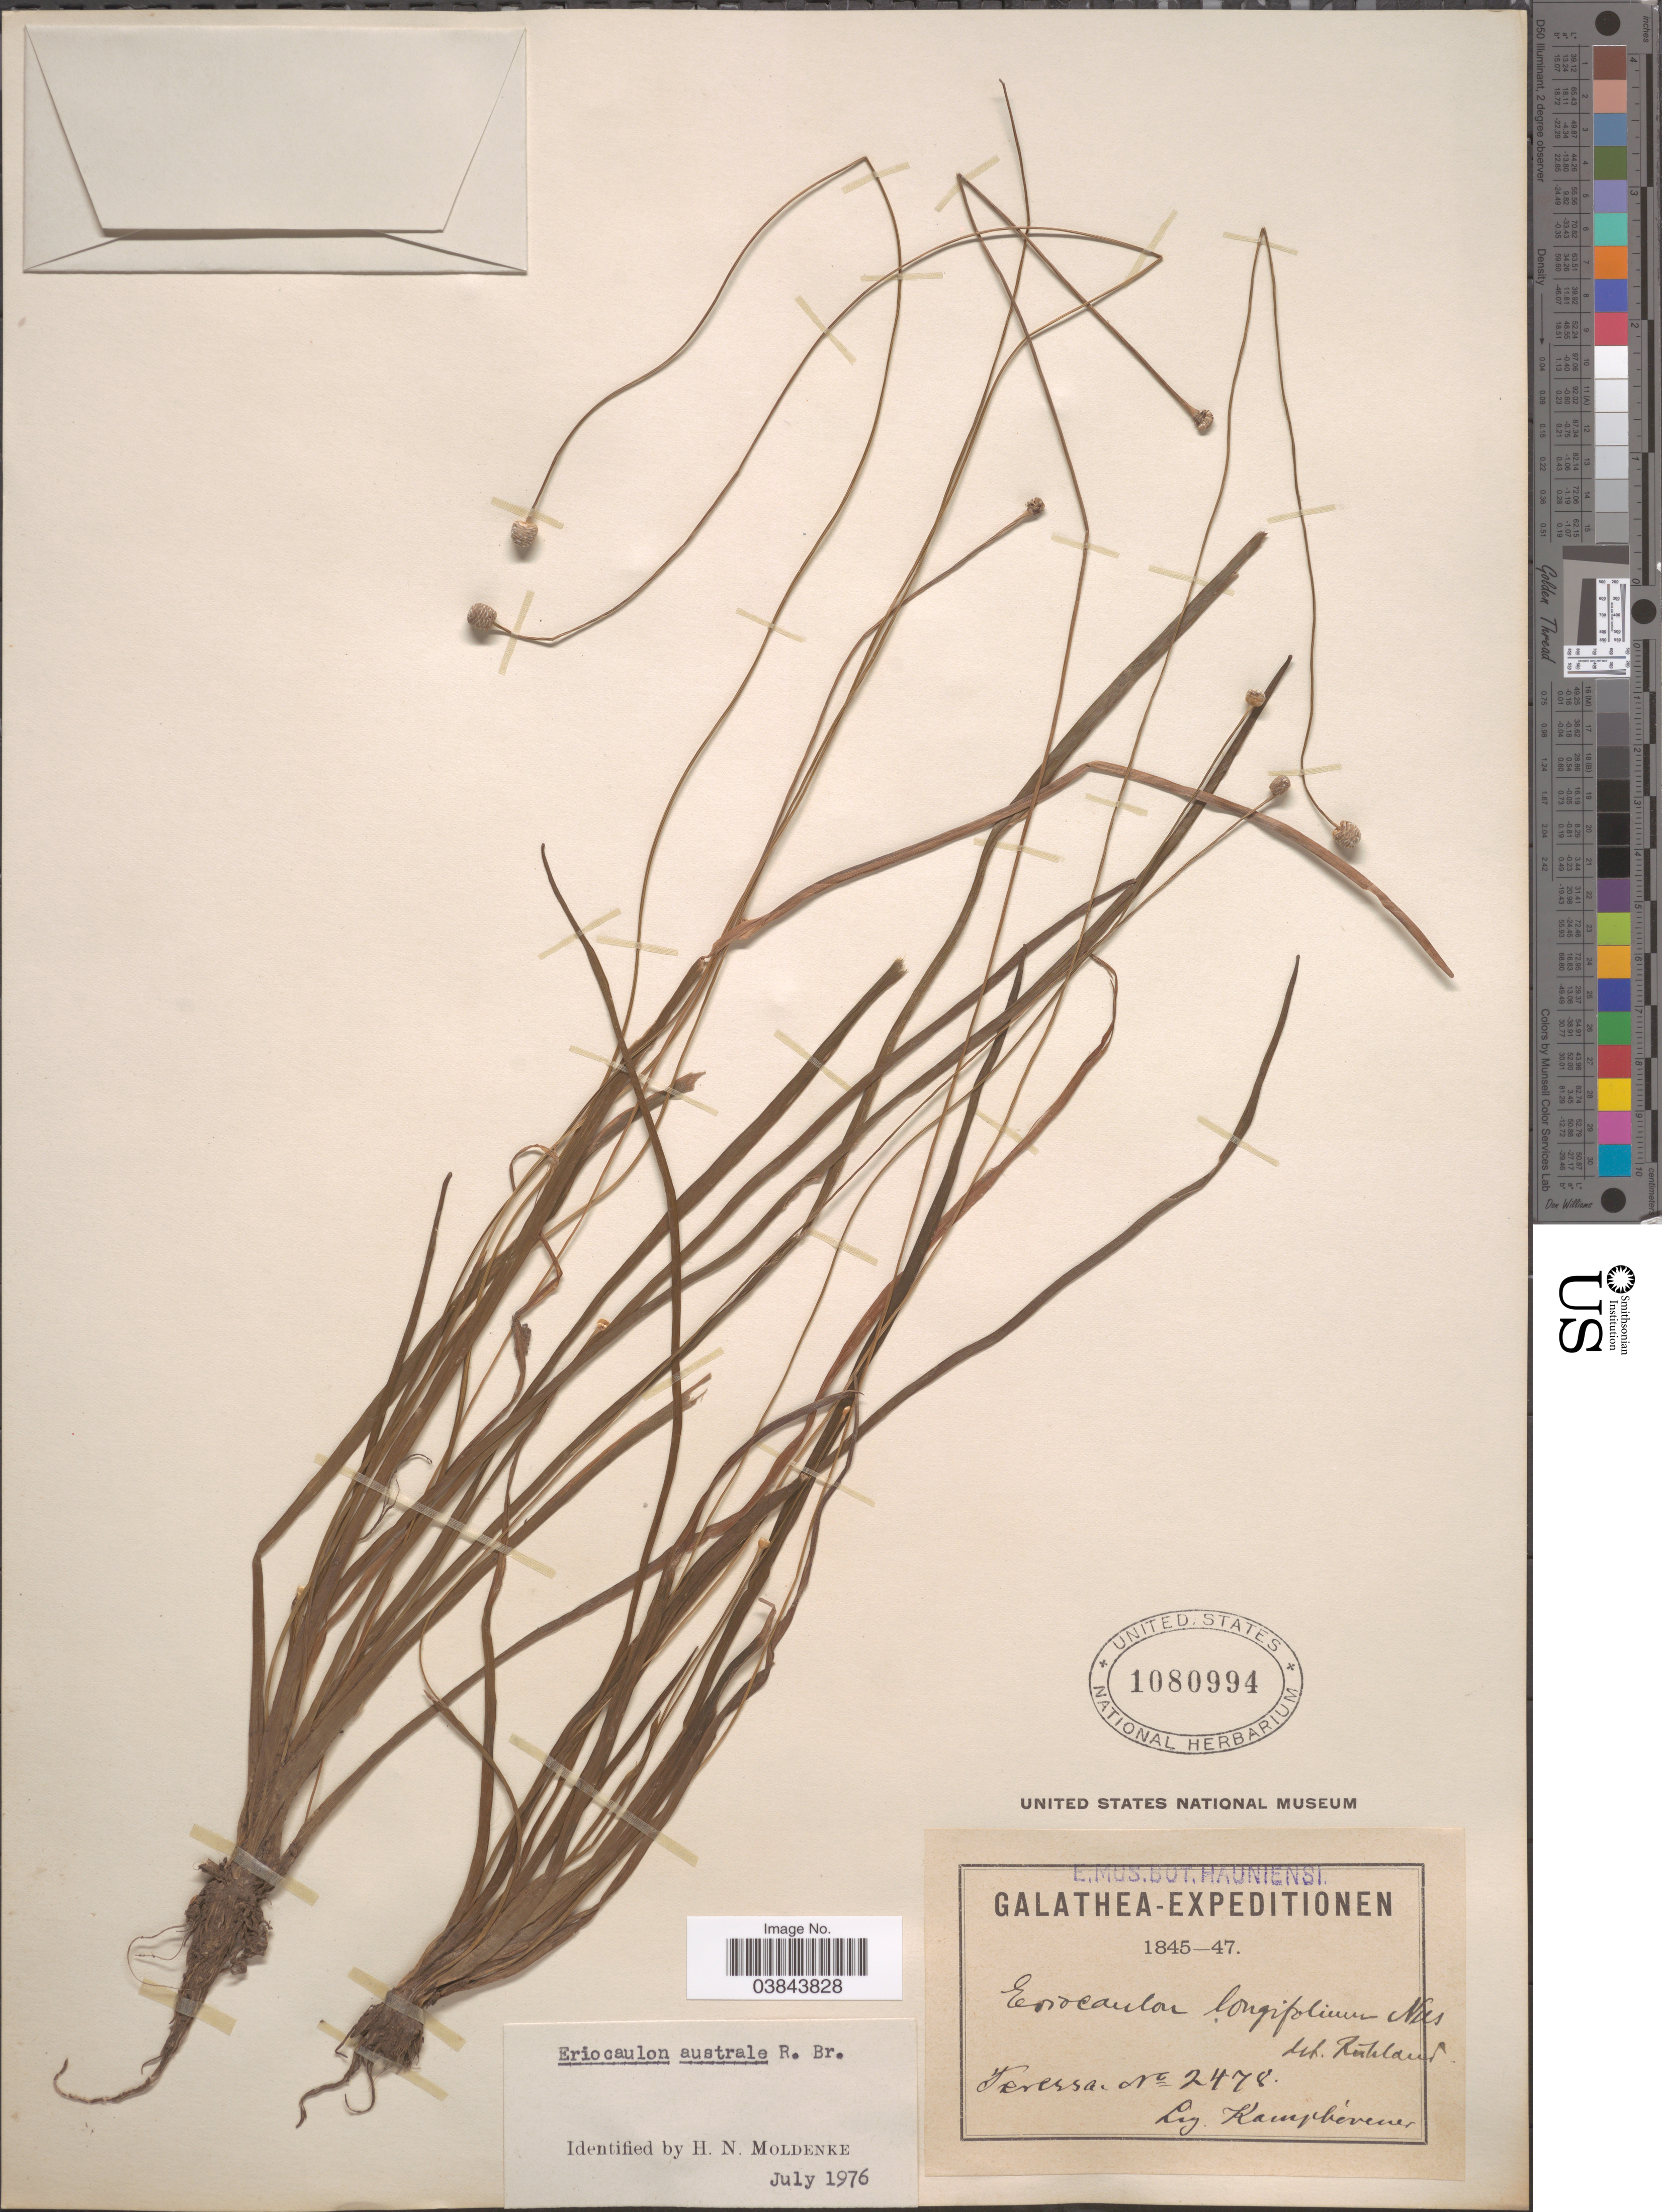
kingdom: Plantae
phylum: Tracheophyta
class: Liliopsida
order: Poales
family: Eriocaulaceae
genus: Eriocaulon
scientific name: Eriocaulon australe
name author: R. Br.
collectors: B. Kamphövener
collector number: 2478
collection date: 1845/1847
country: India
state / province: Andaman and Nicobar Islands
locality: Galathea. Teressa.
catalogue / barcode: US 1080994